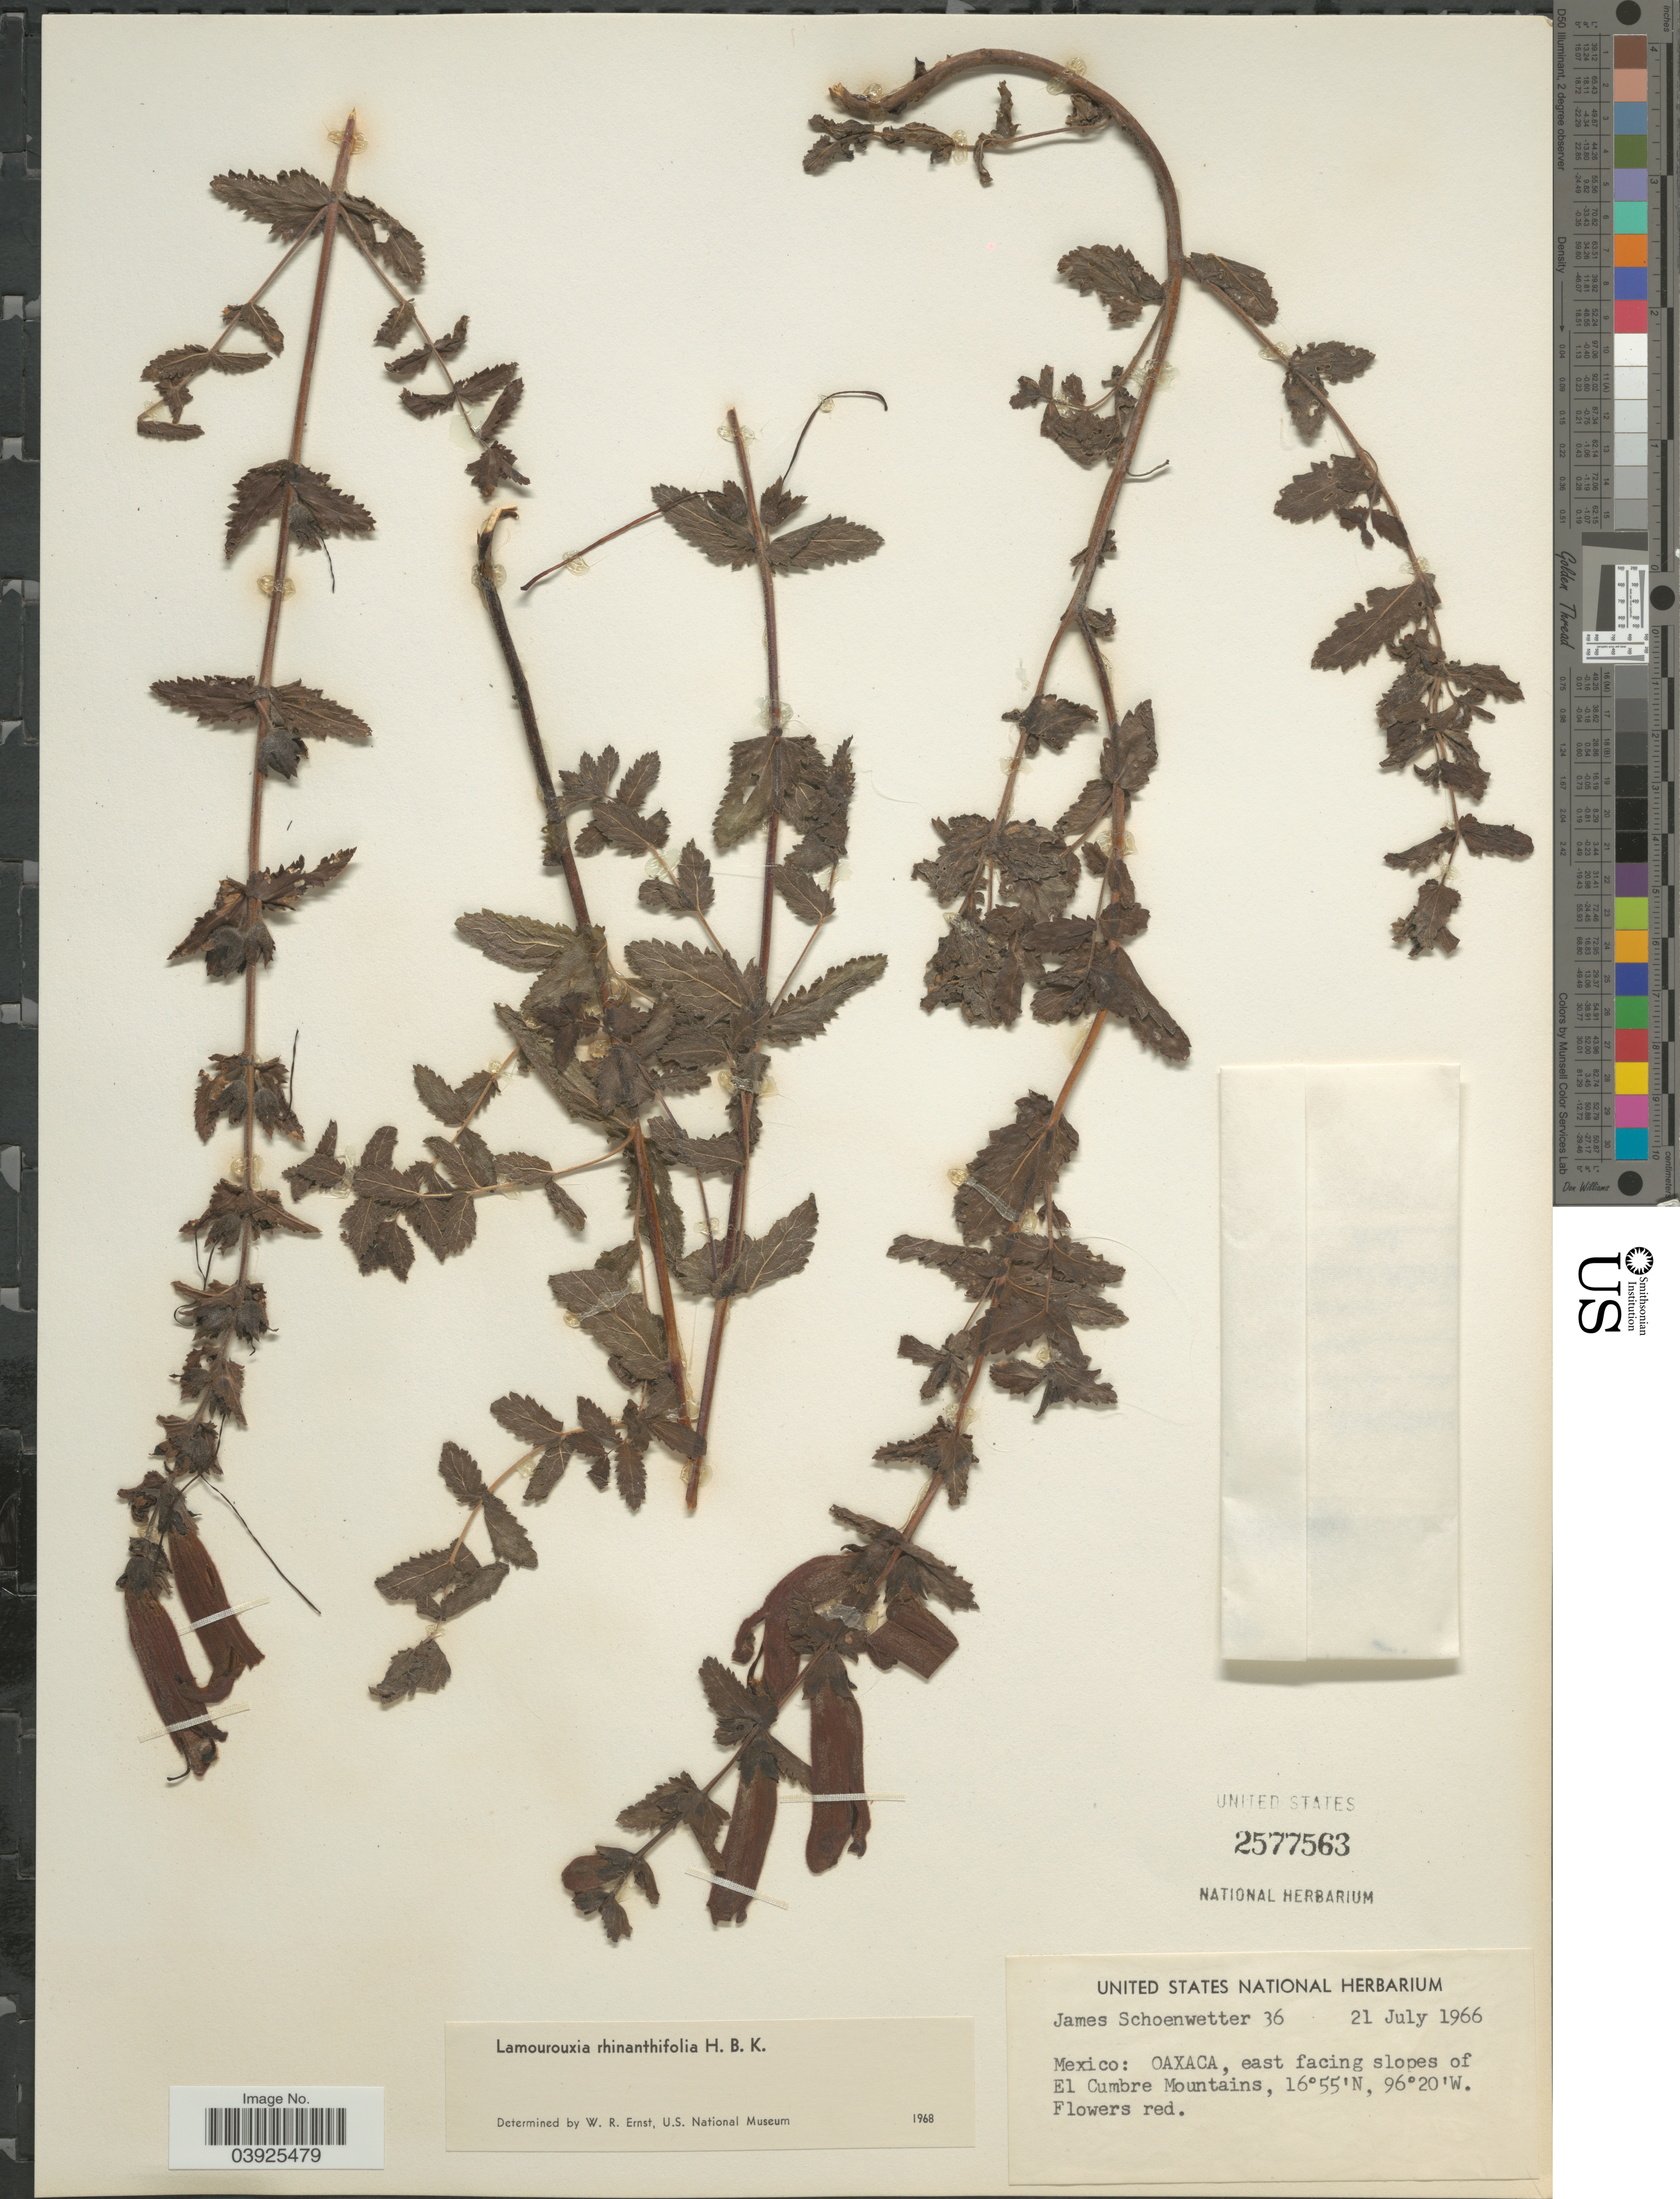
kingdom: Plantae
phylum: Tracheophyta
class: Magnoliopsida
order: Lamiales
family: Orobanchaceae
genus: Lamourouxia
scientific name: Lamourouxia rhinanthifolia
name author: Kunth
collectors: J. Schoenwetter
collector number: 36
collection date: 1966-07-21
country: Mexico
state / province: Oaxaca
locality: East facing slopes of El Cumbre Mountains.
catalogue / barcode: US 2577563